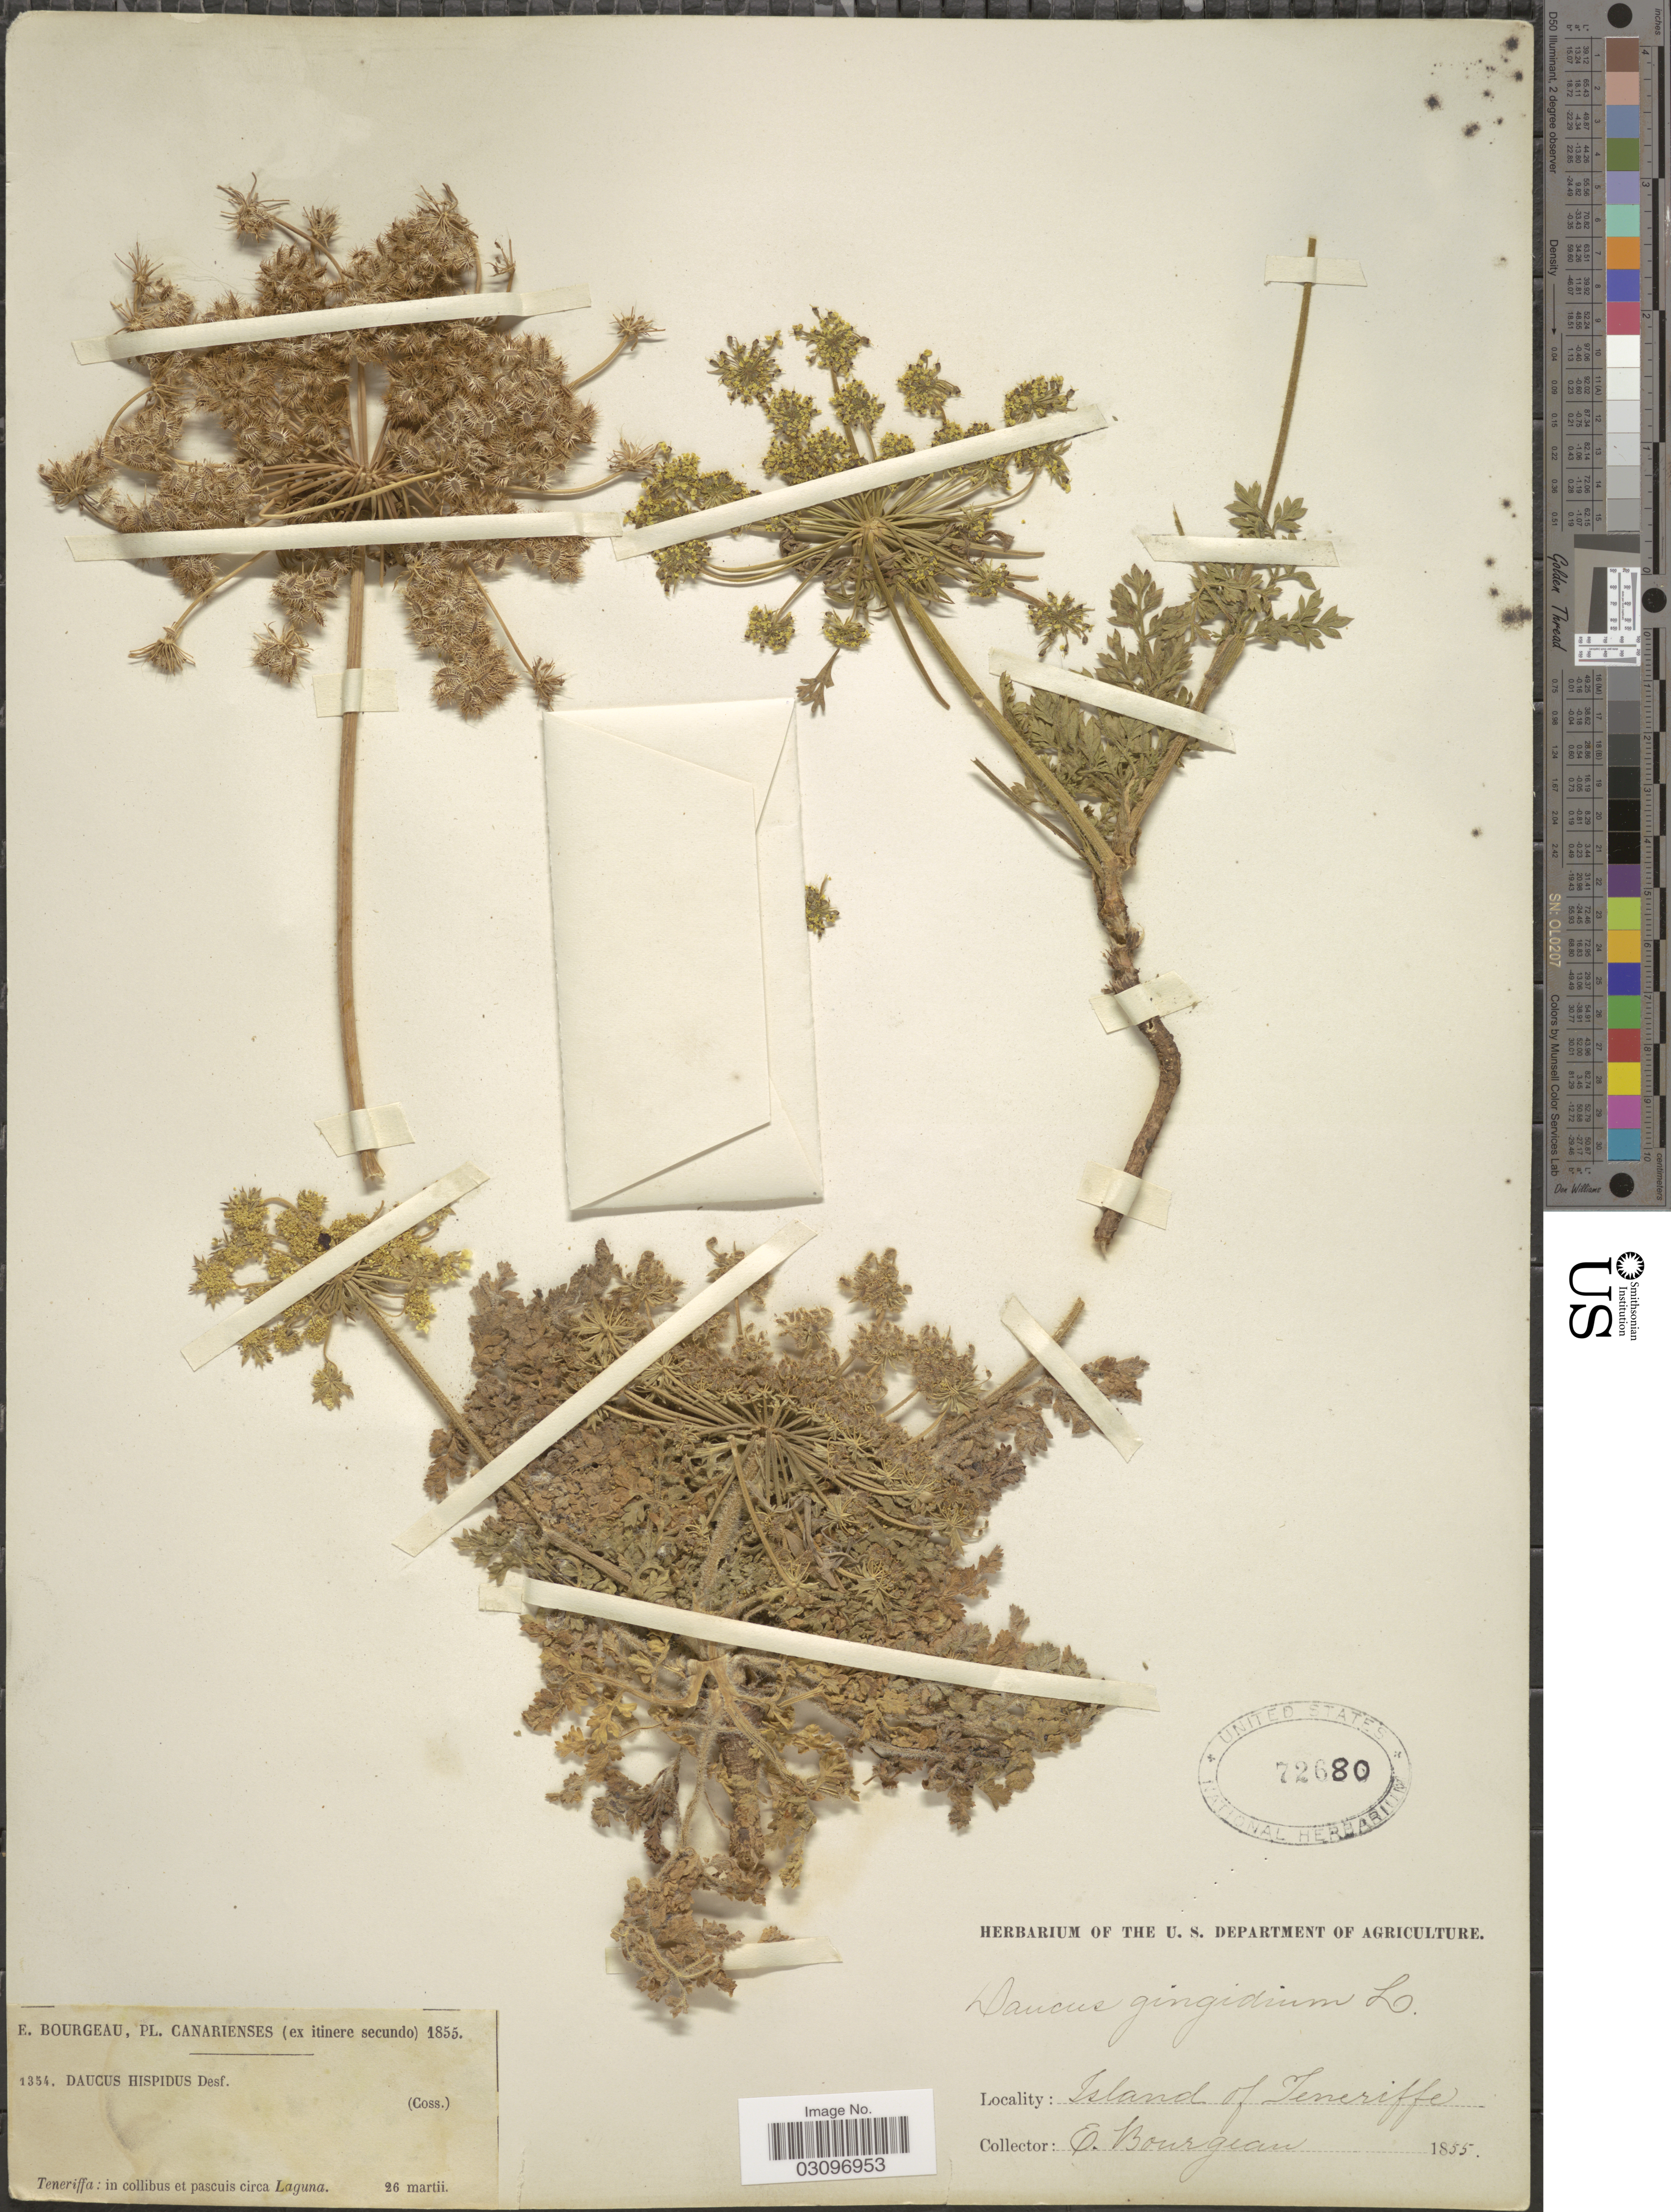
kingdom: Plantae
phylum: Tracheophyta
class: Magnoliopsida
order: Apiales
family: Apiaceae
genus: Daucus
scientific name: Daucus gingidium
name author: L.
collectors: E. Bourgeau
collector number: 1354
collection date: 1855-03-26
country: Spain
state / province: Canarias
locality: Canarienses. Teneriffa: in collibus et pascuis circa Laguna. Island of Teneriffe.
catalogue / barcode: US 72680